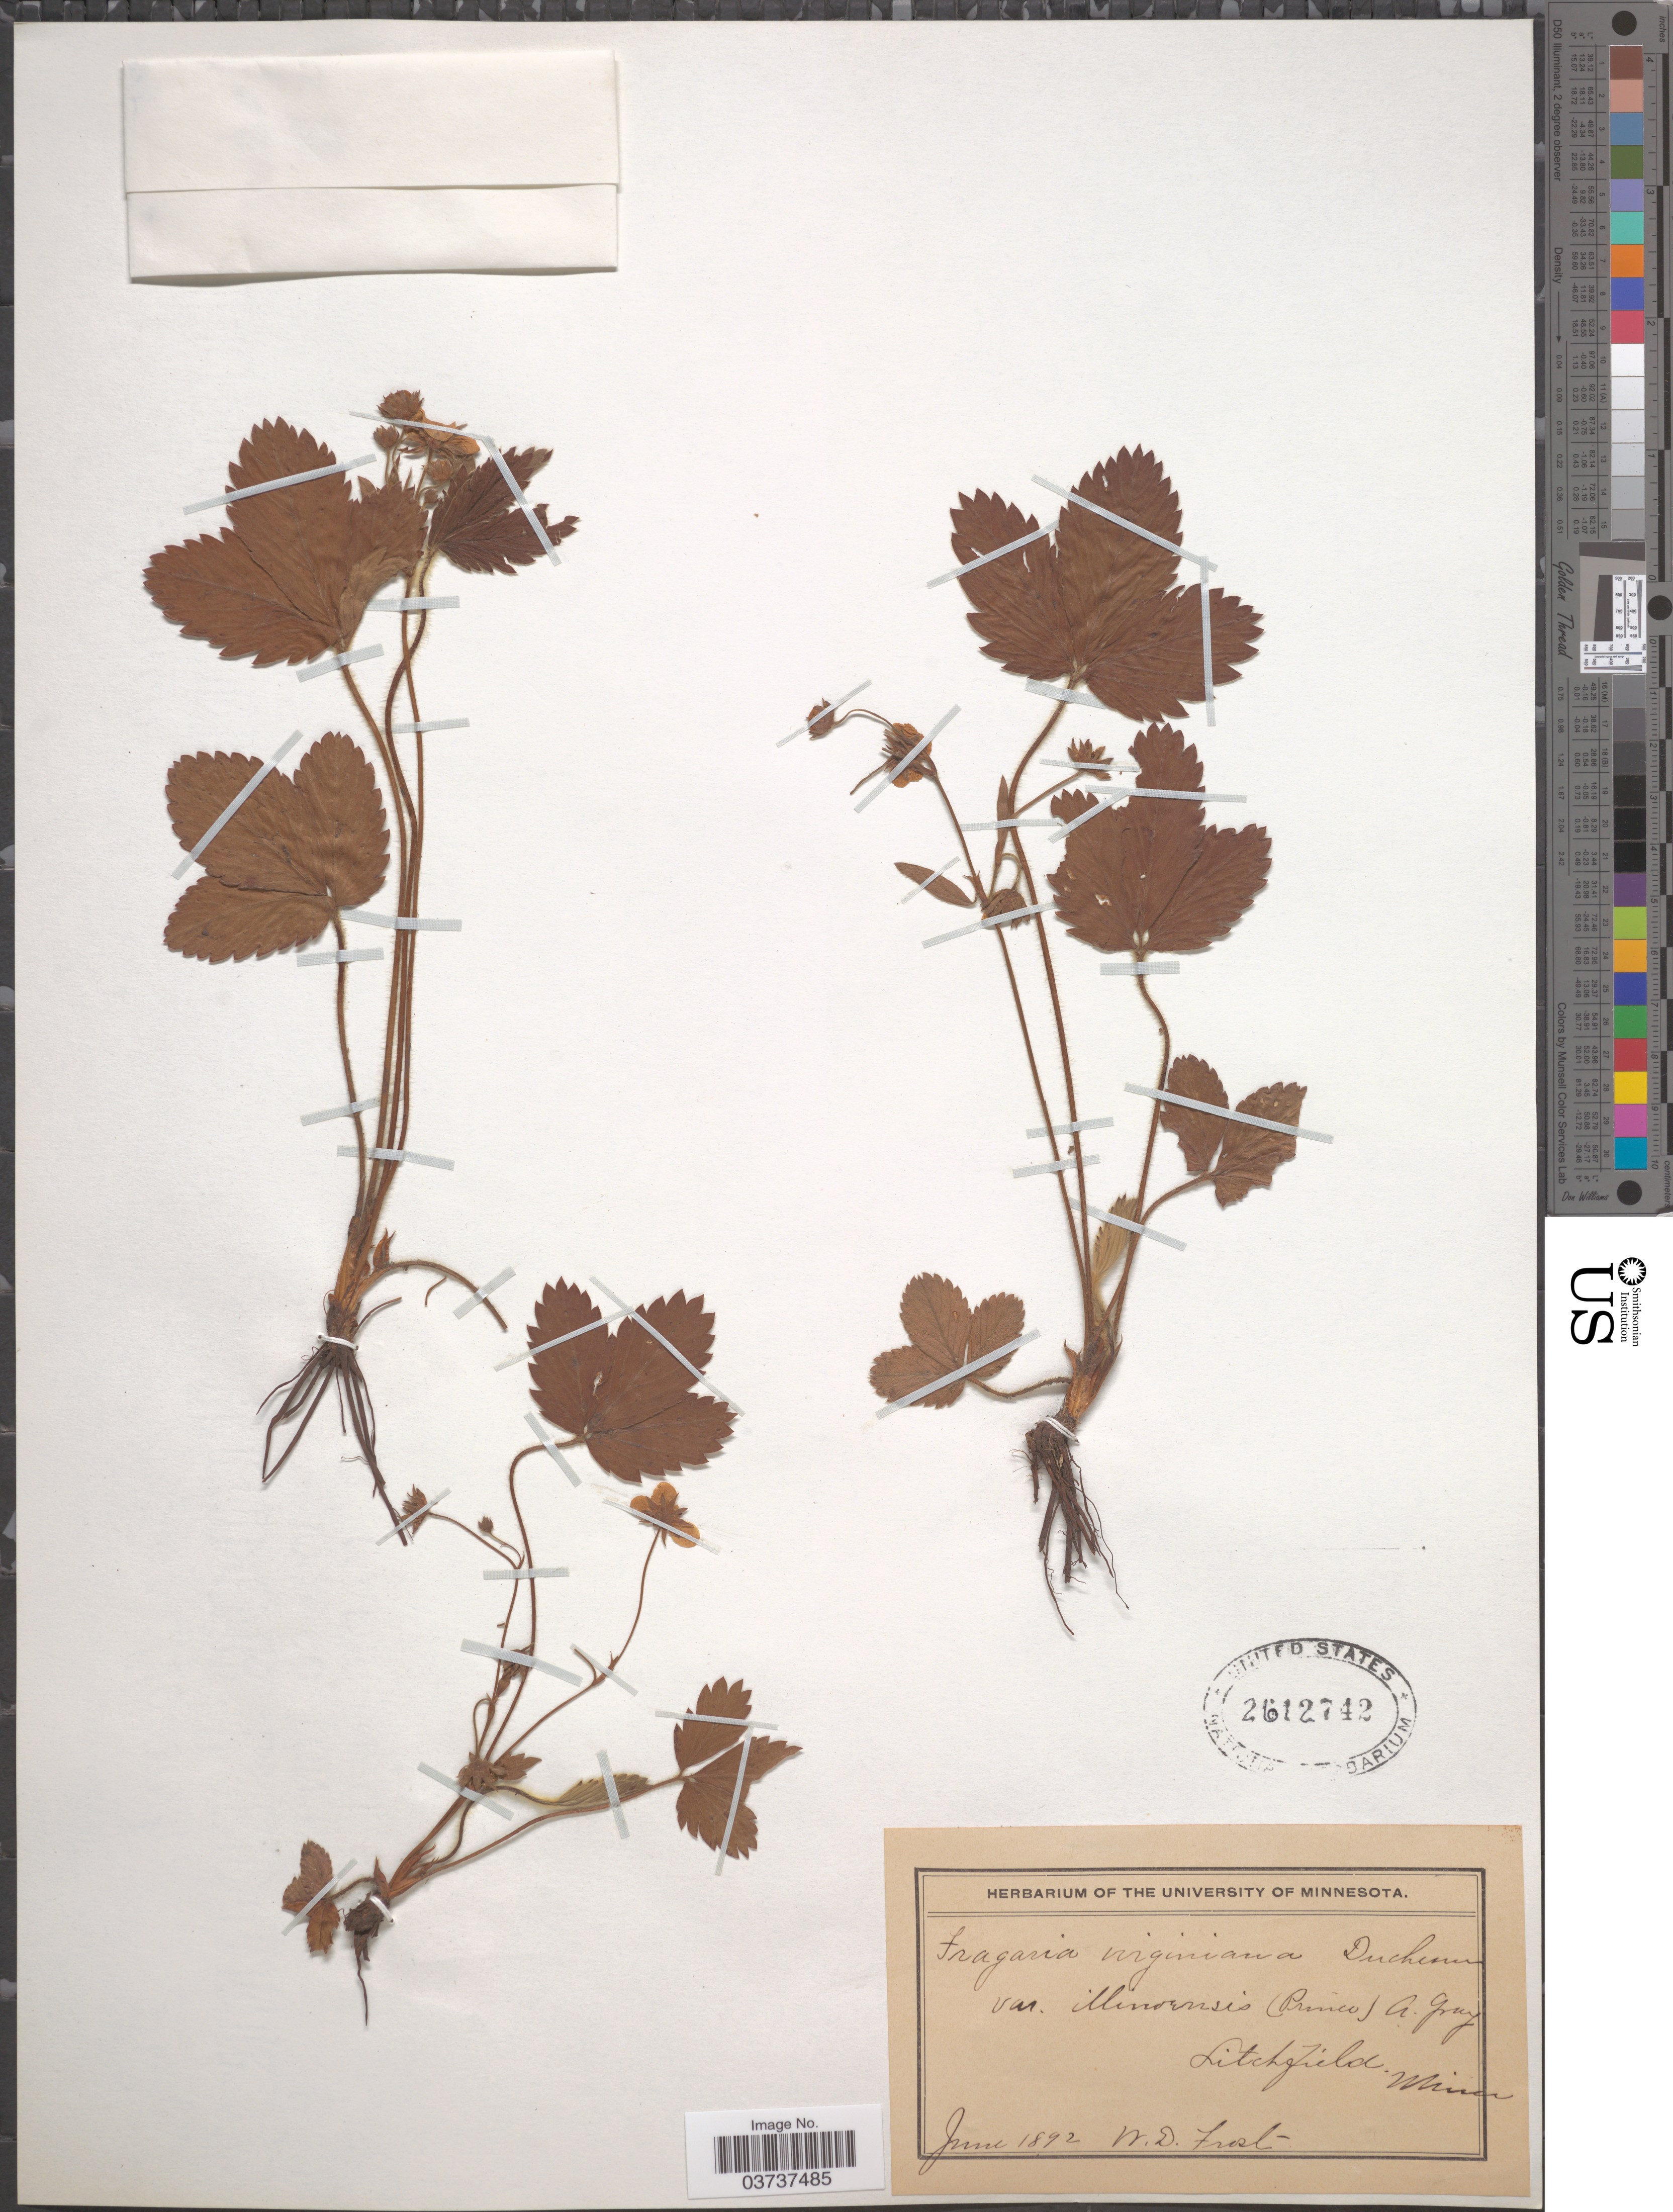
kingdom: Plantae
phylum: Tracheophyta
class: Magnoliopsida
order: Rosales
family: Rosaceae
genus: Fragaria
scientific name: Fragaria virginiana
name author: Mill.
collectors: W. Frost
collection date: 1892-06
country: United States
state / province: Minnesota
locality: Litchfield.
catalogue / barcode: US 2612742